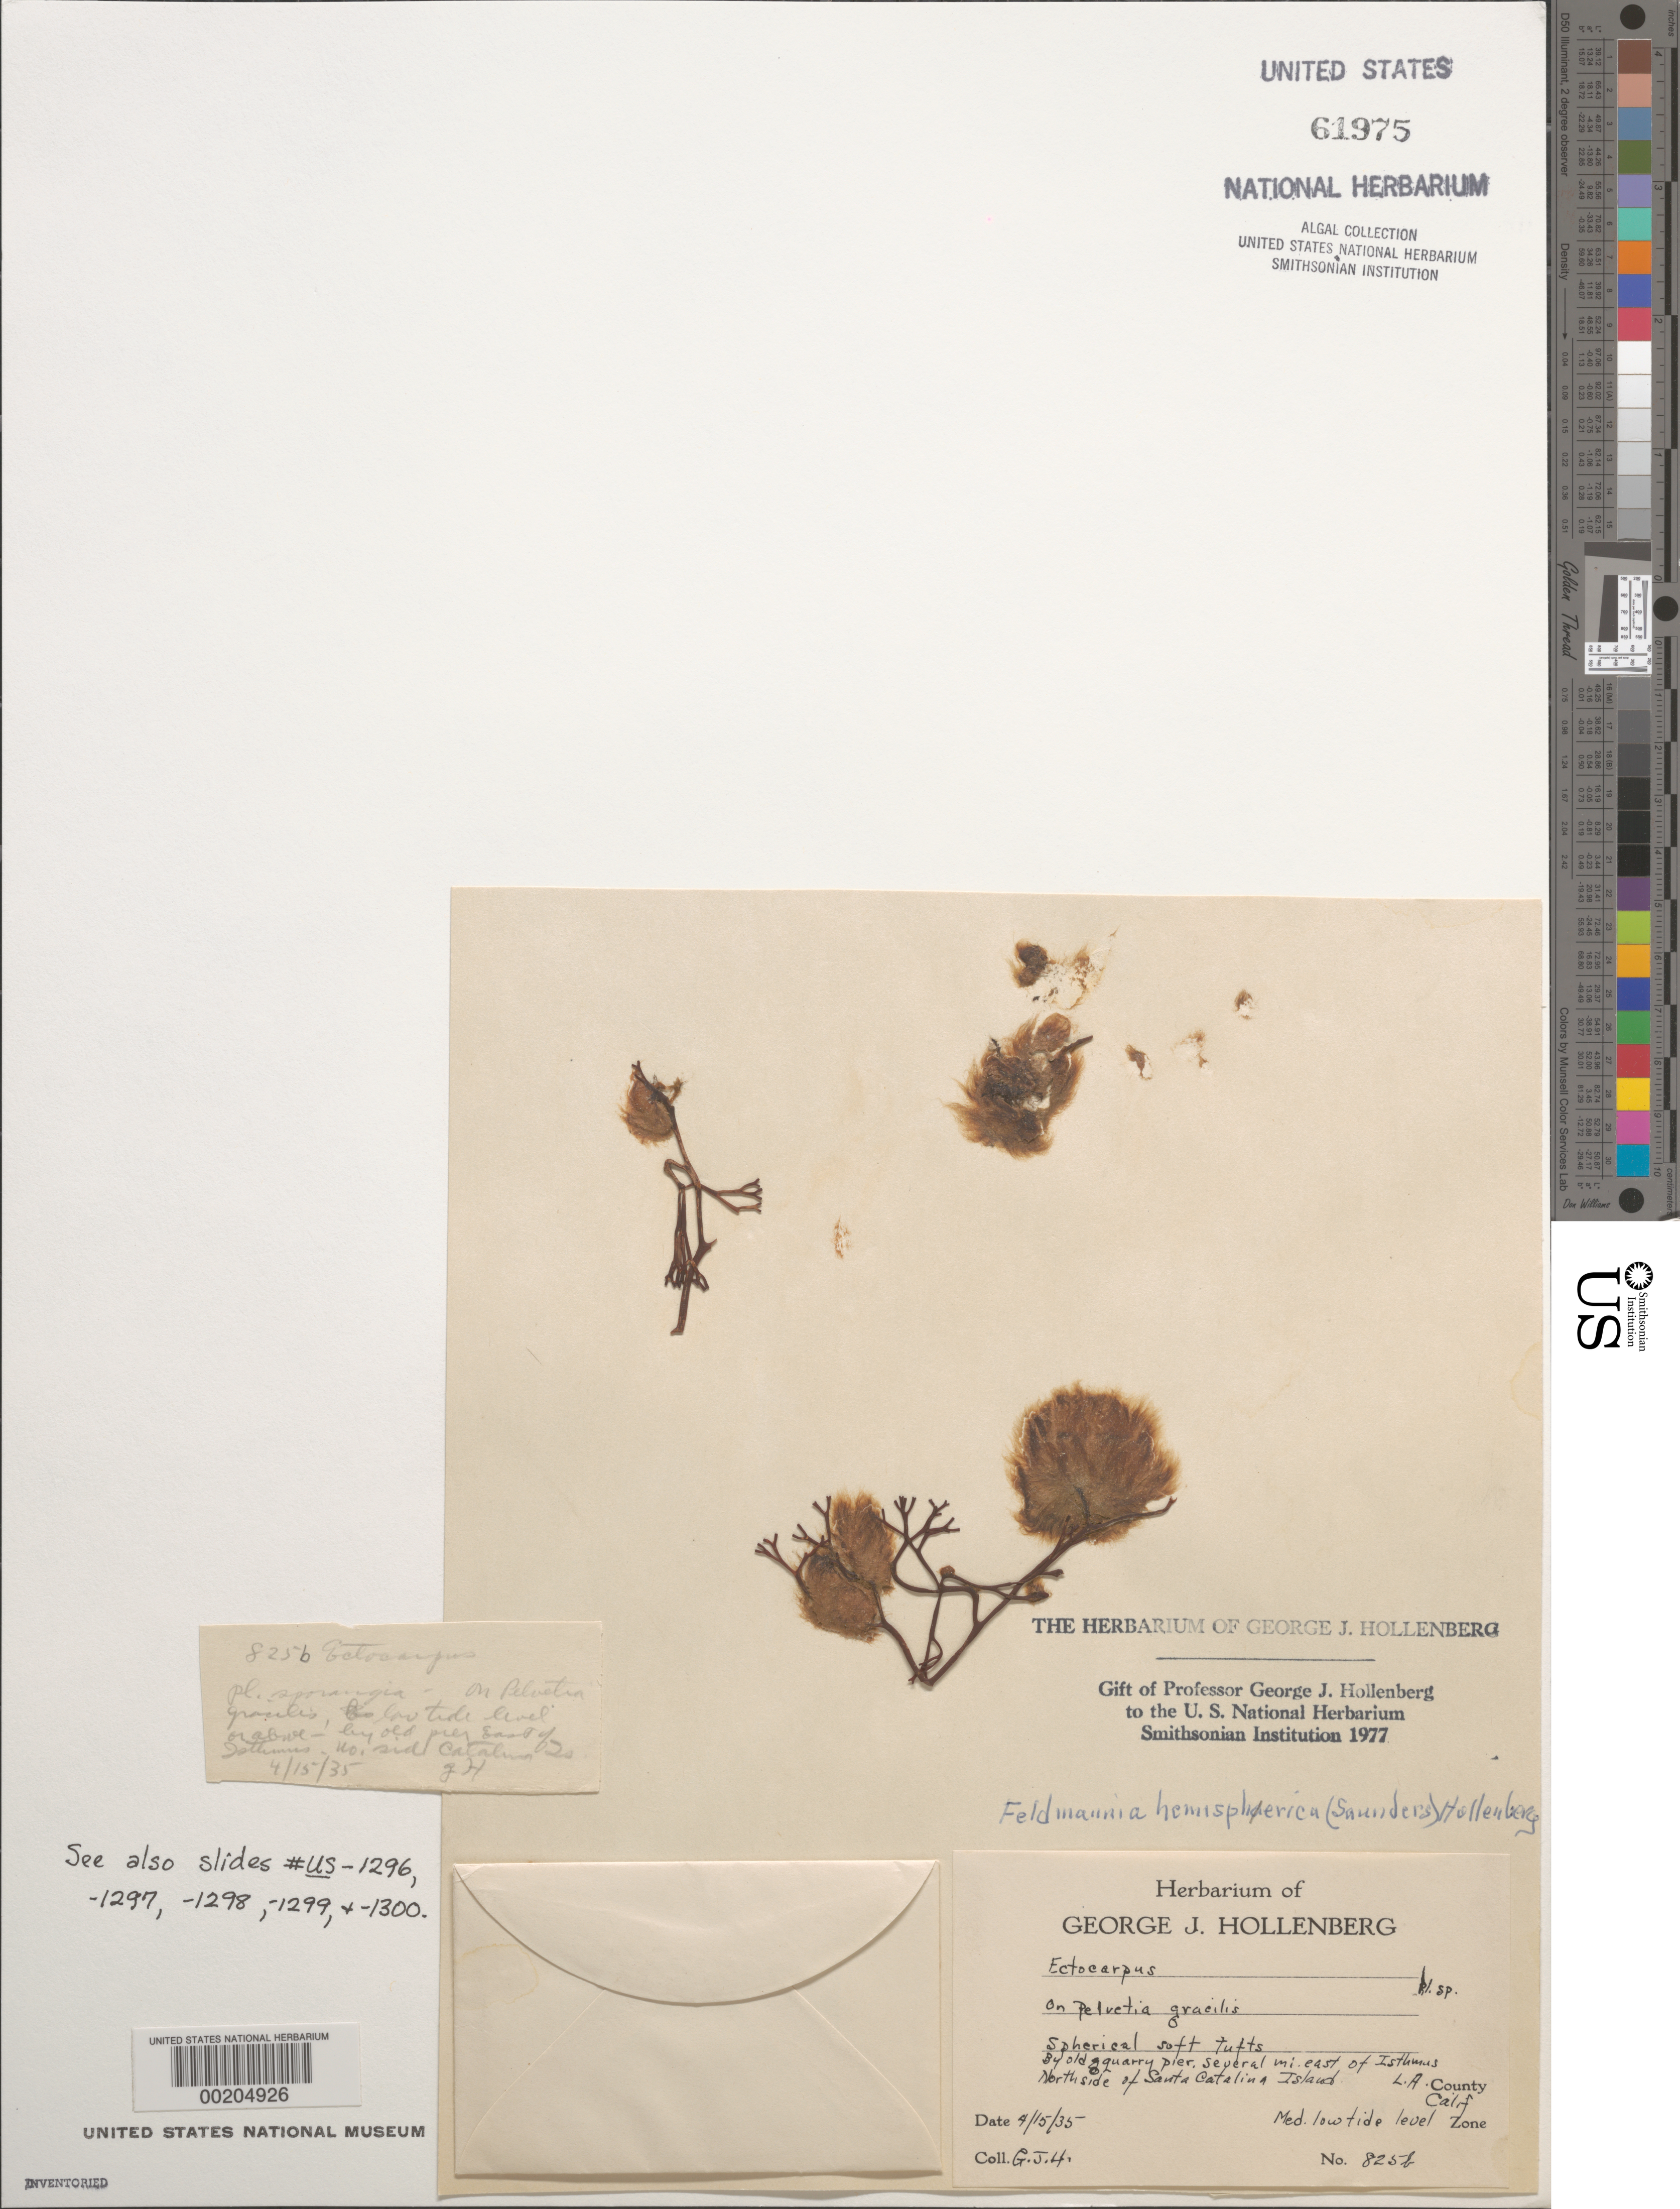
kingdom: Chromista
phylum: Ochrophyta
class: Phaeophyceae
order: Ectocarpales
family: Acinetosporaceae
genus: Feldmannia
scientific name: Feldmannia hemispherica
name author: (D.A. Saunders) Hollenb.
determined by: Hollenberg, George J.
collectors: G. Hollenberg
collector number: GJH 825b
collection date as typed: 15 Apr 1935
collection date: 1935-04-15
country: United States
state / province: California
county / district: Los Angeles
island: Santa Catalina Island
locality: East of Isthmus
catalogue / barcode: US 61975